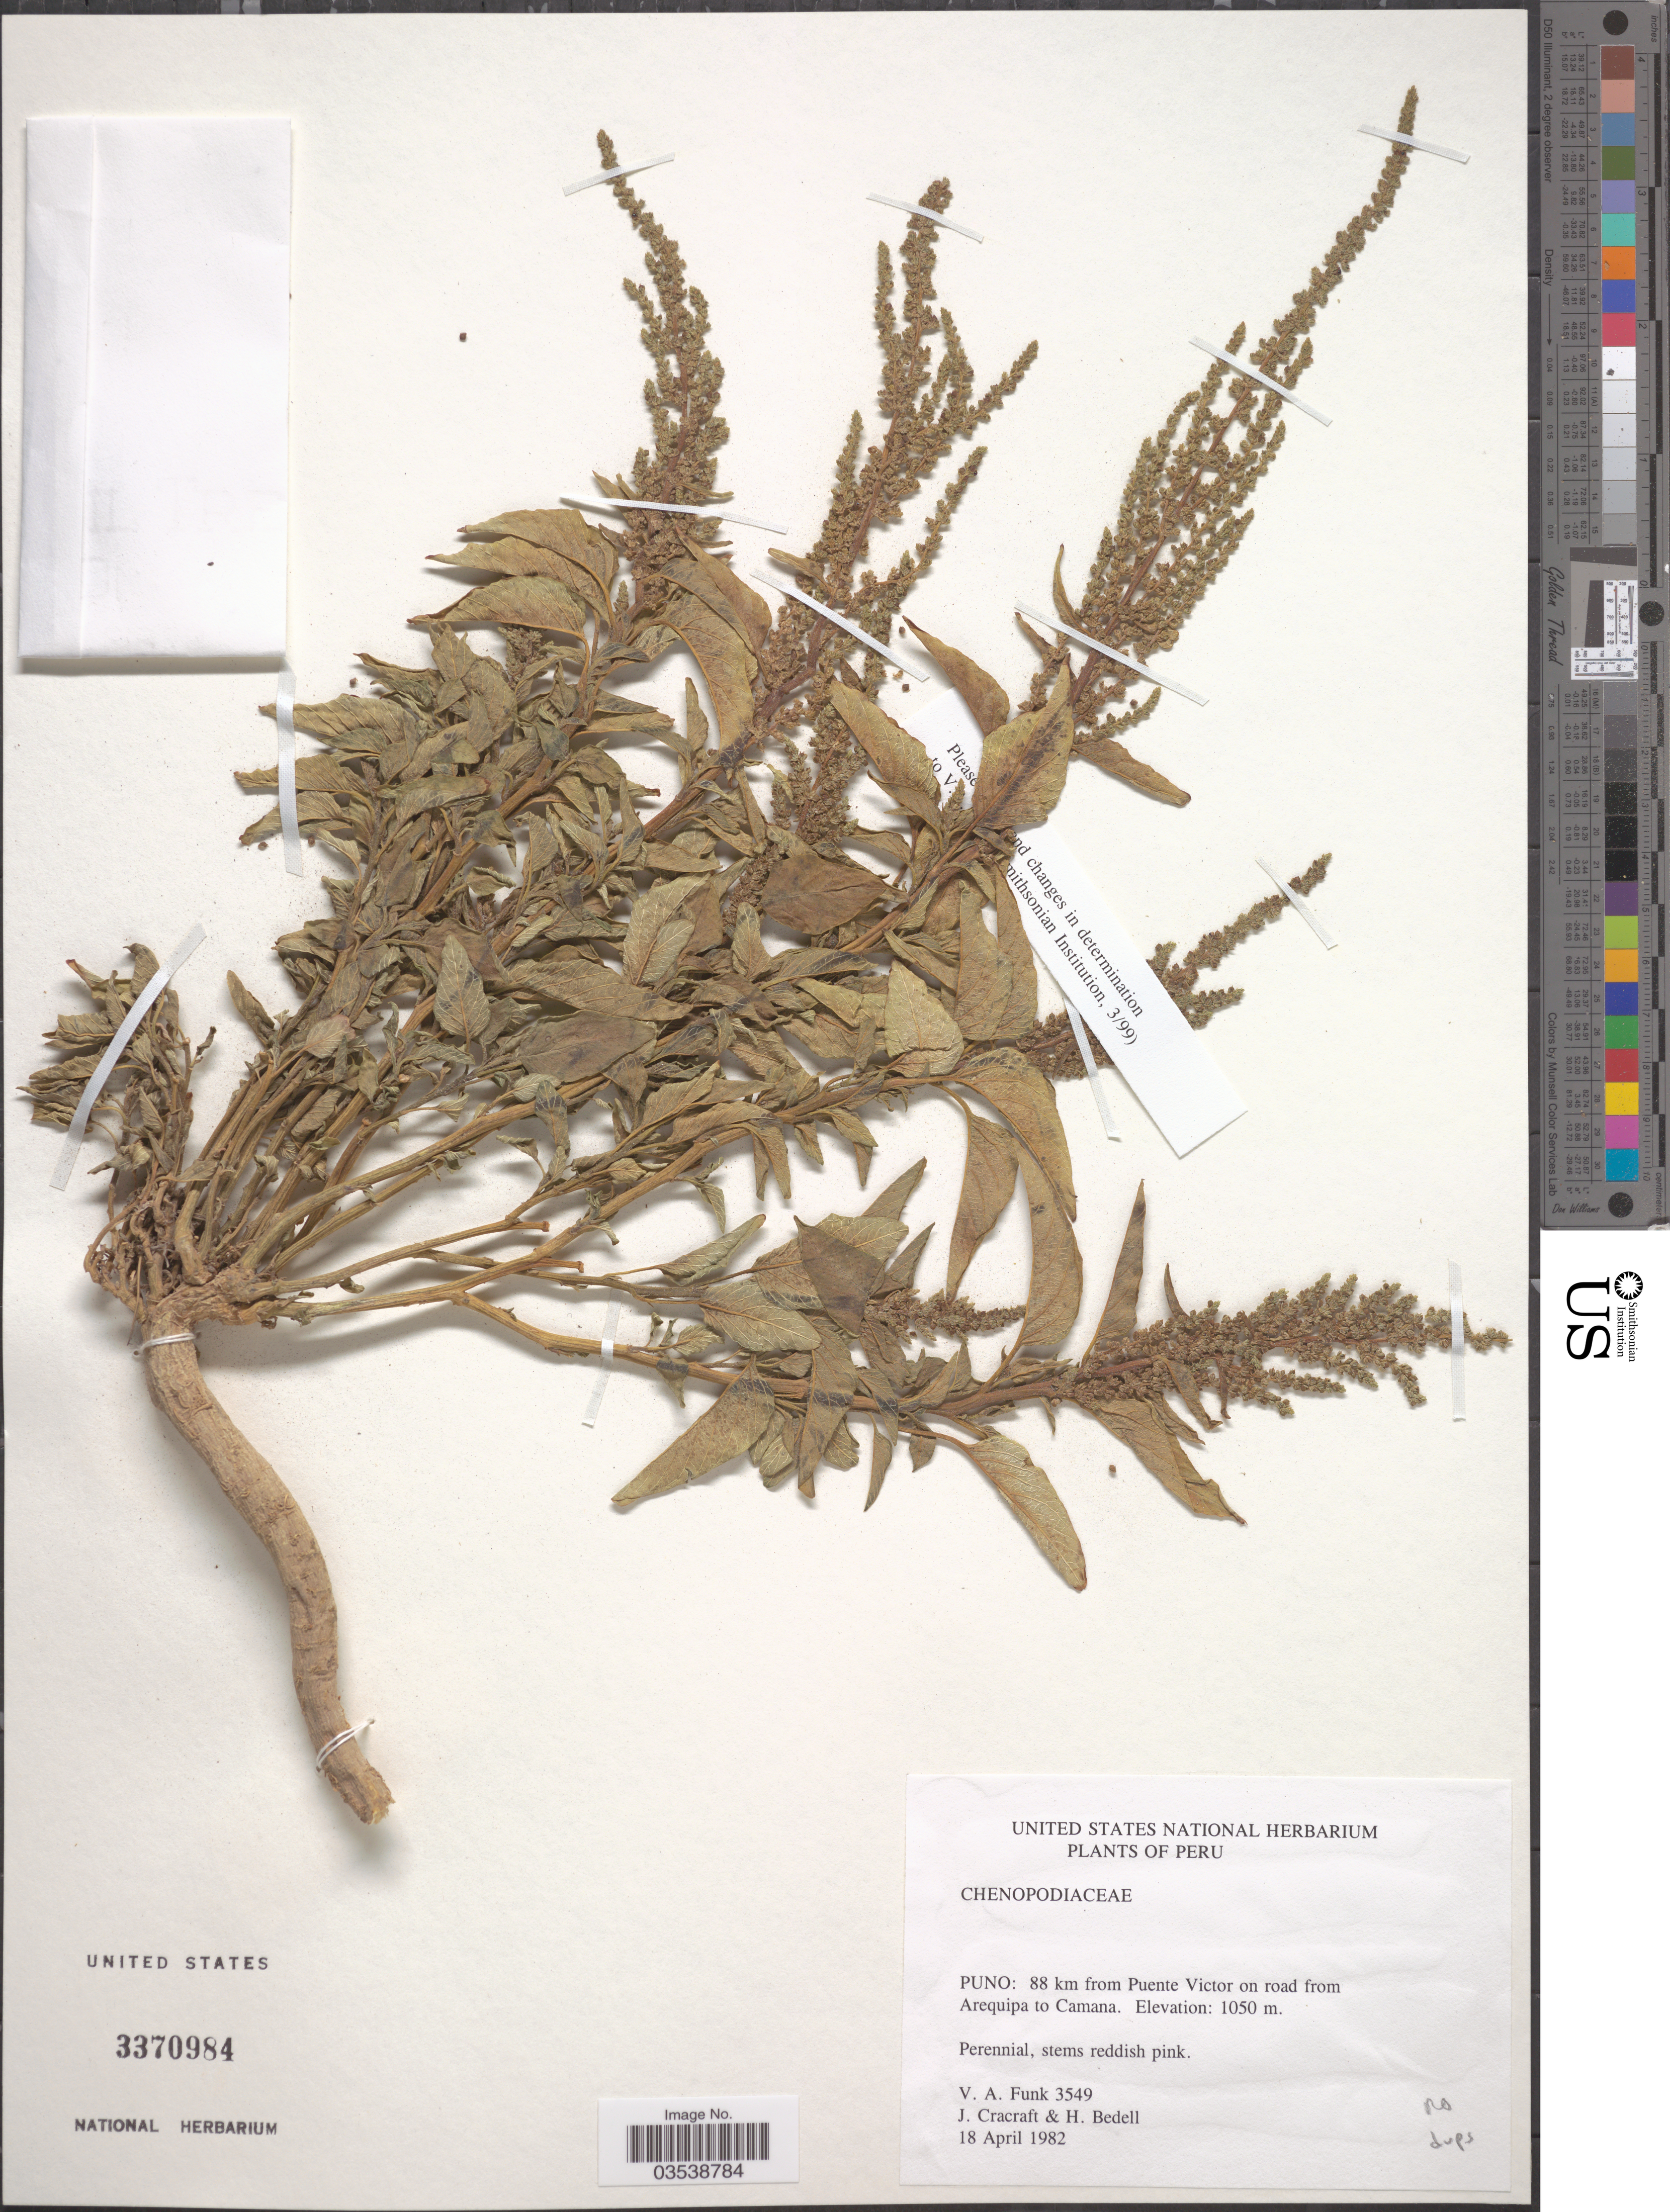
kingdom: Plantae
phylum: Tracheophyta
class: Magnoliopsida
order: Caryophyllales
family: Amaranthaceae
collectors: V. Funk, J. L. Cracraft & H. Bedell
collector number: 3549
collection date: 1982-04-18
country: Peru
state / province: Puno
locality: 88 km from Puente Victor on road from Arequipa to Camana.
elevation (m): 1050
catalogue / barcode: US 3370984